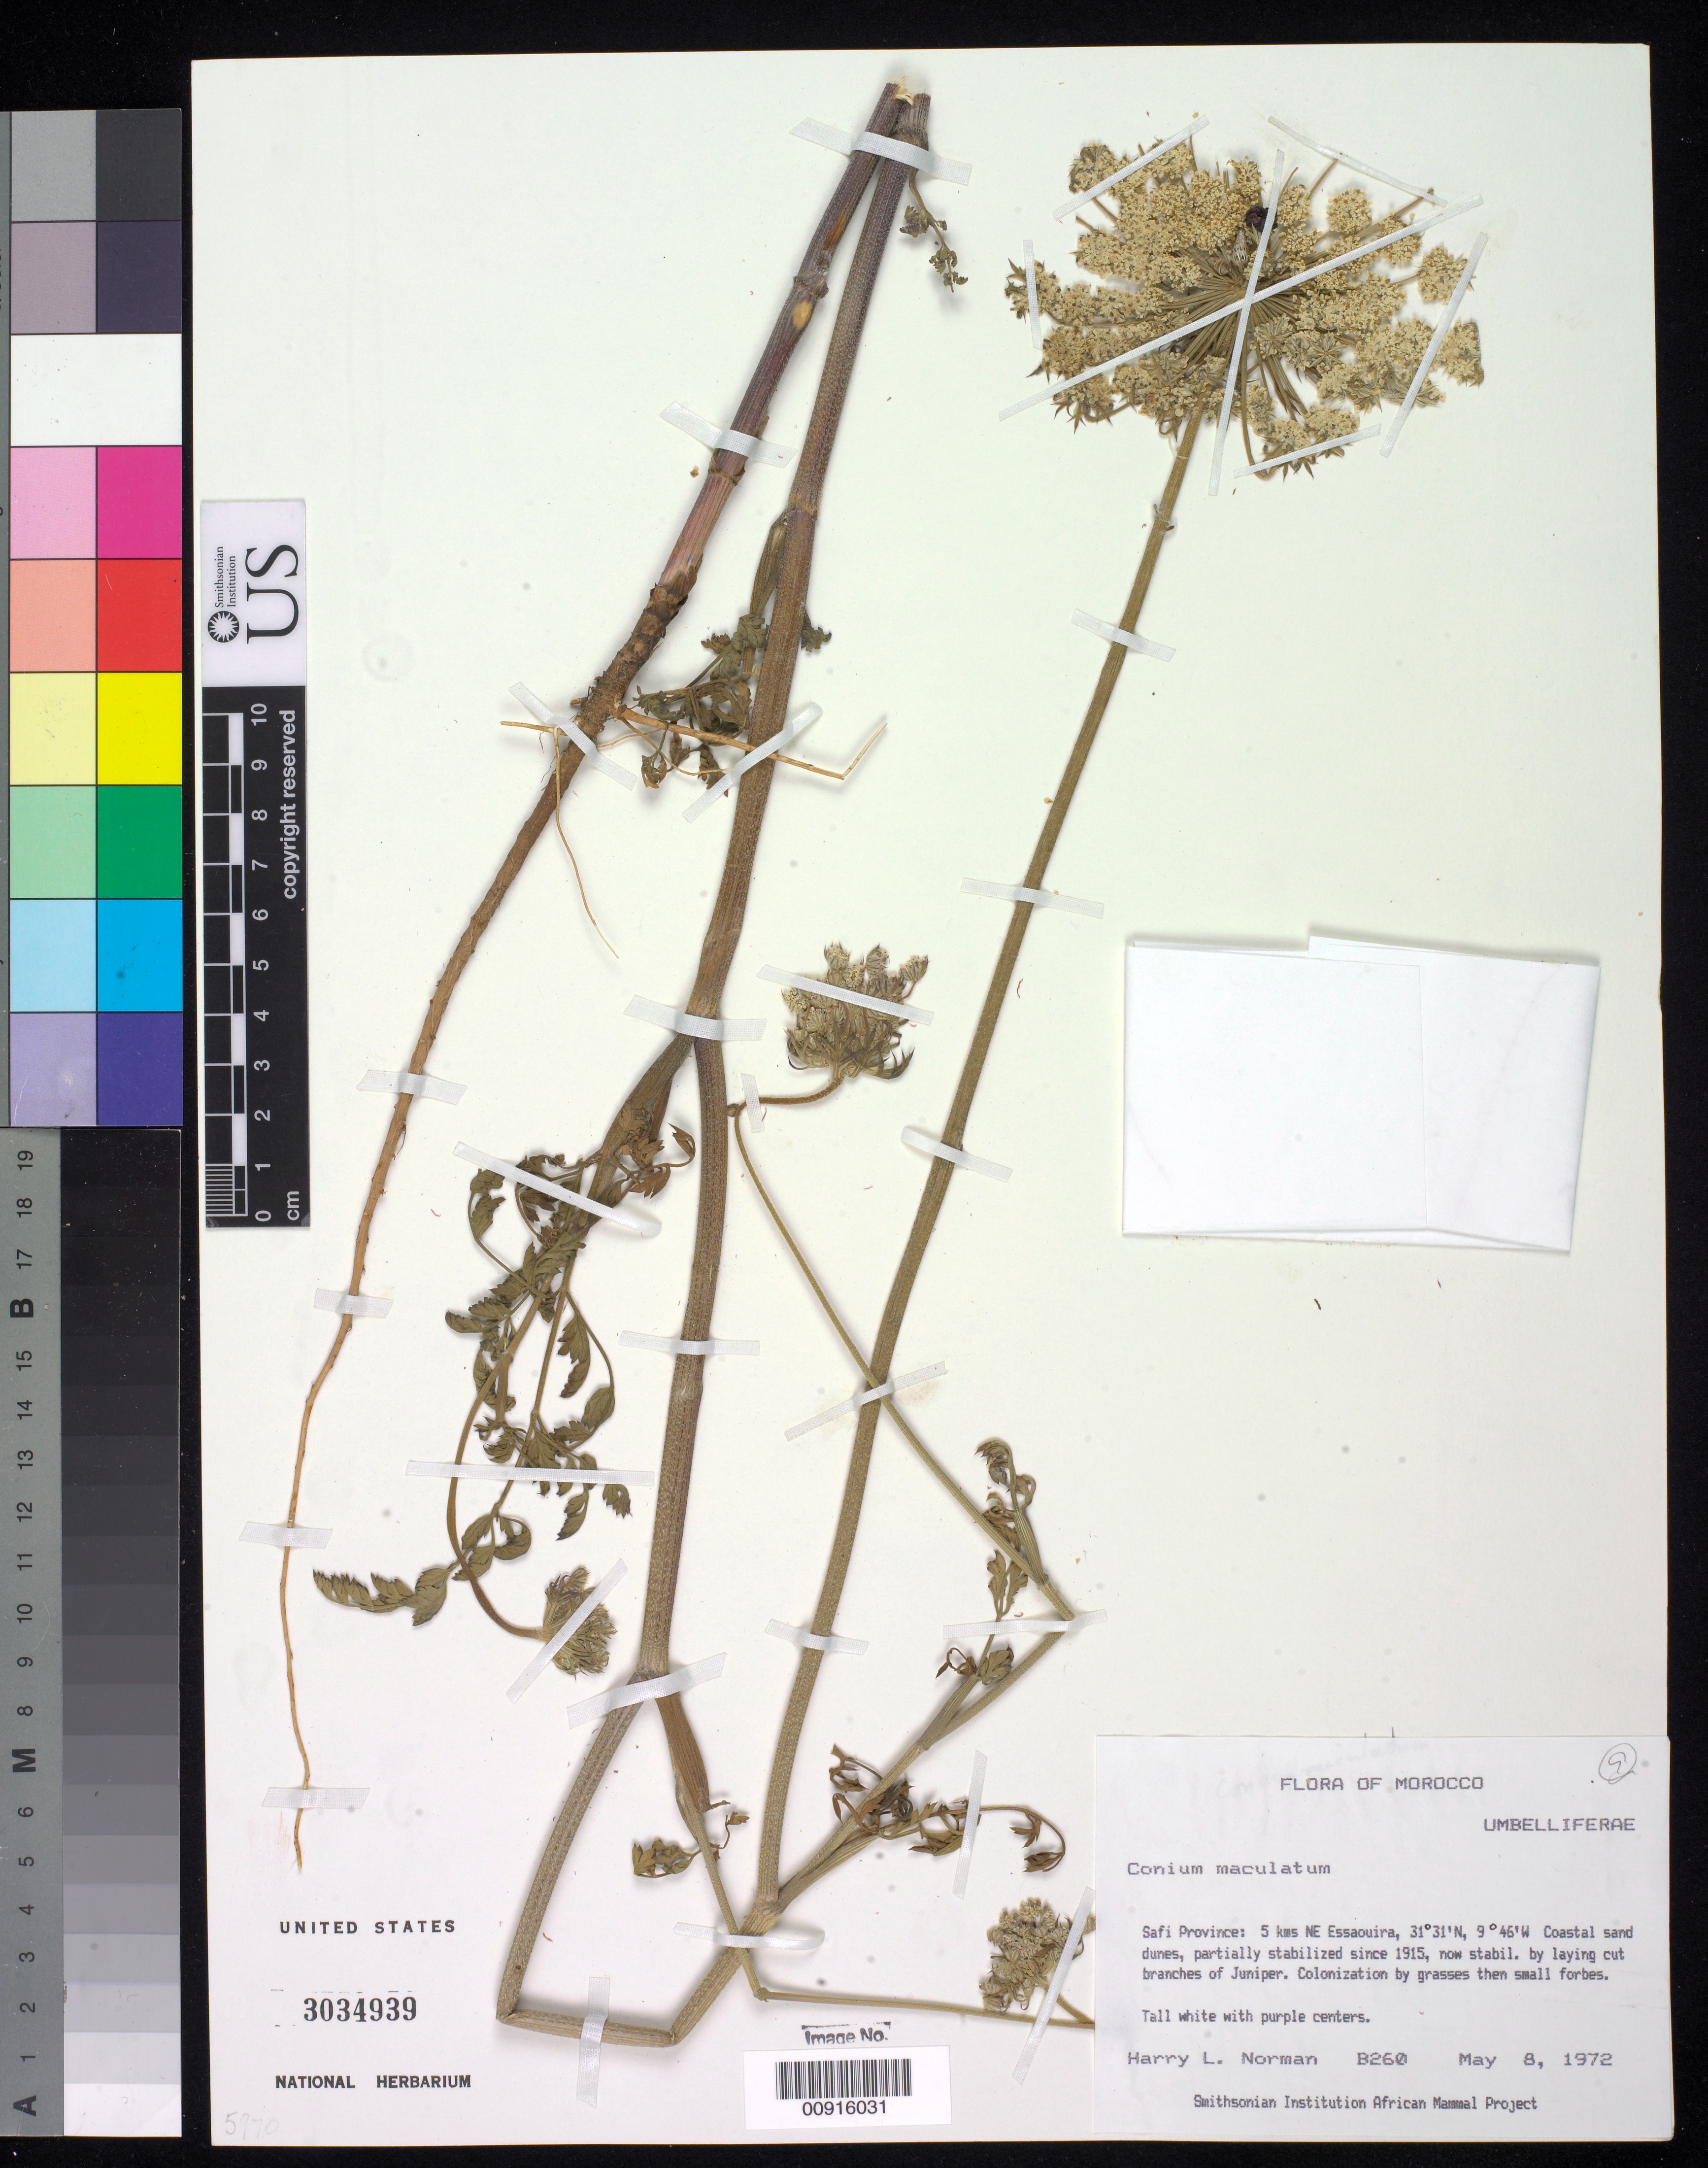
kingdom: Plantae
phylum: Tracheophyta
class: Magnoliopsida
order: Apiales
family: Apiaceae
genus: Conium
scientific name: Conium maculatum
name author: L.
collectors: Norman, H.L.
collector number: B 260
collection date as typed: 08 May 1972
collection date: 1972-05-08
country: Morocco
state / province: Safi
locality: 5 kms NE Essaouira, Coastal sand dunes.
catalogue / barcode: US 3034939